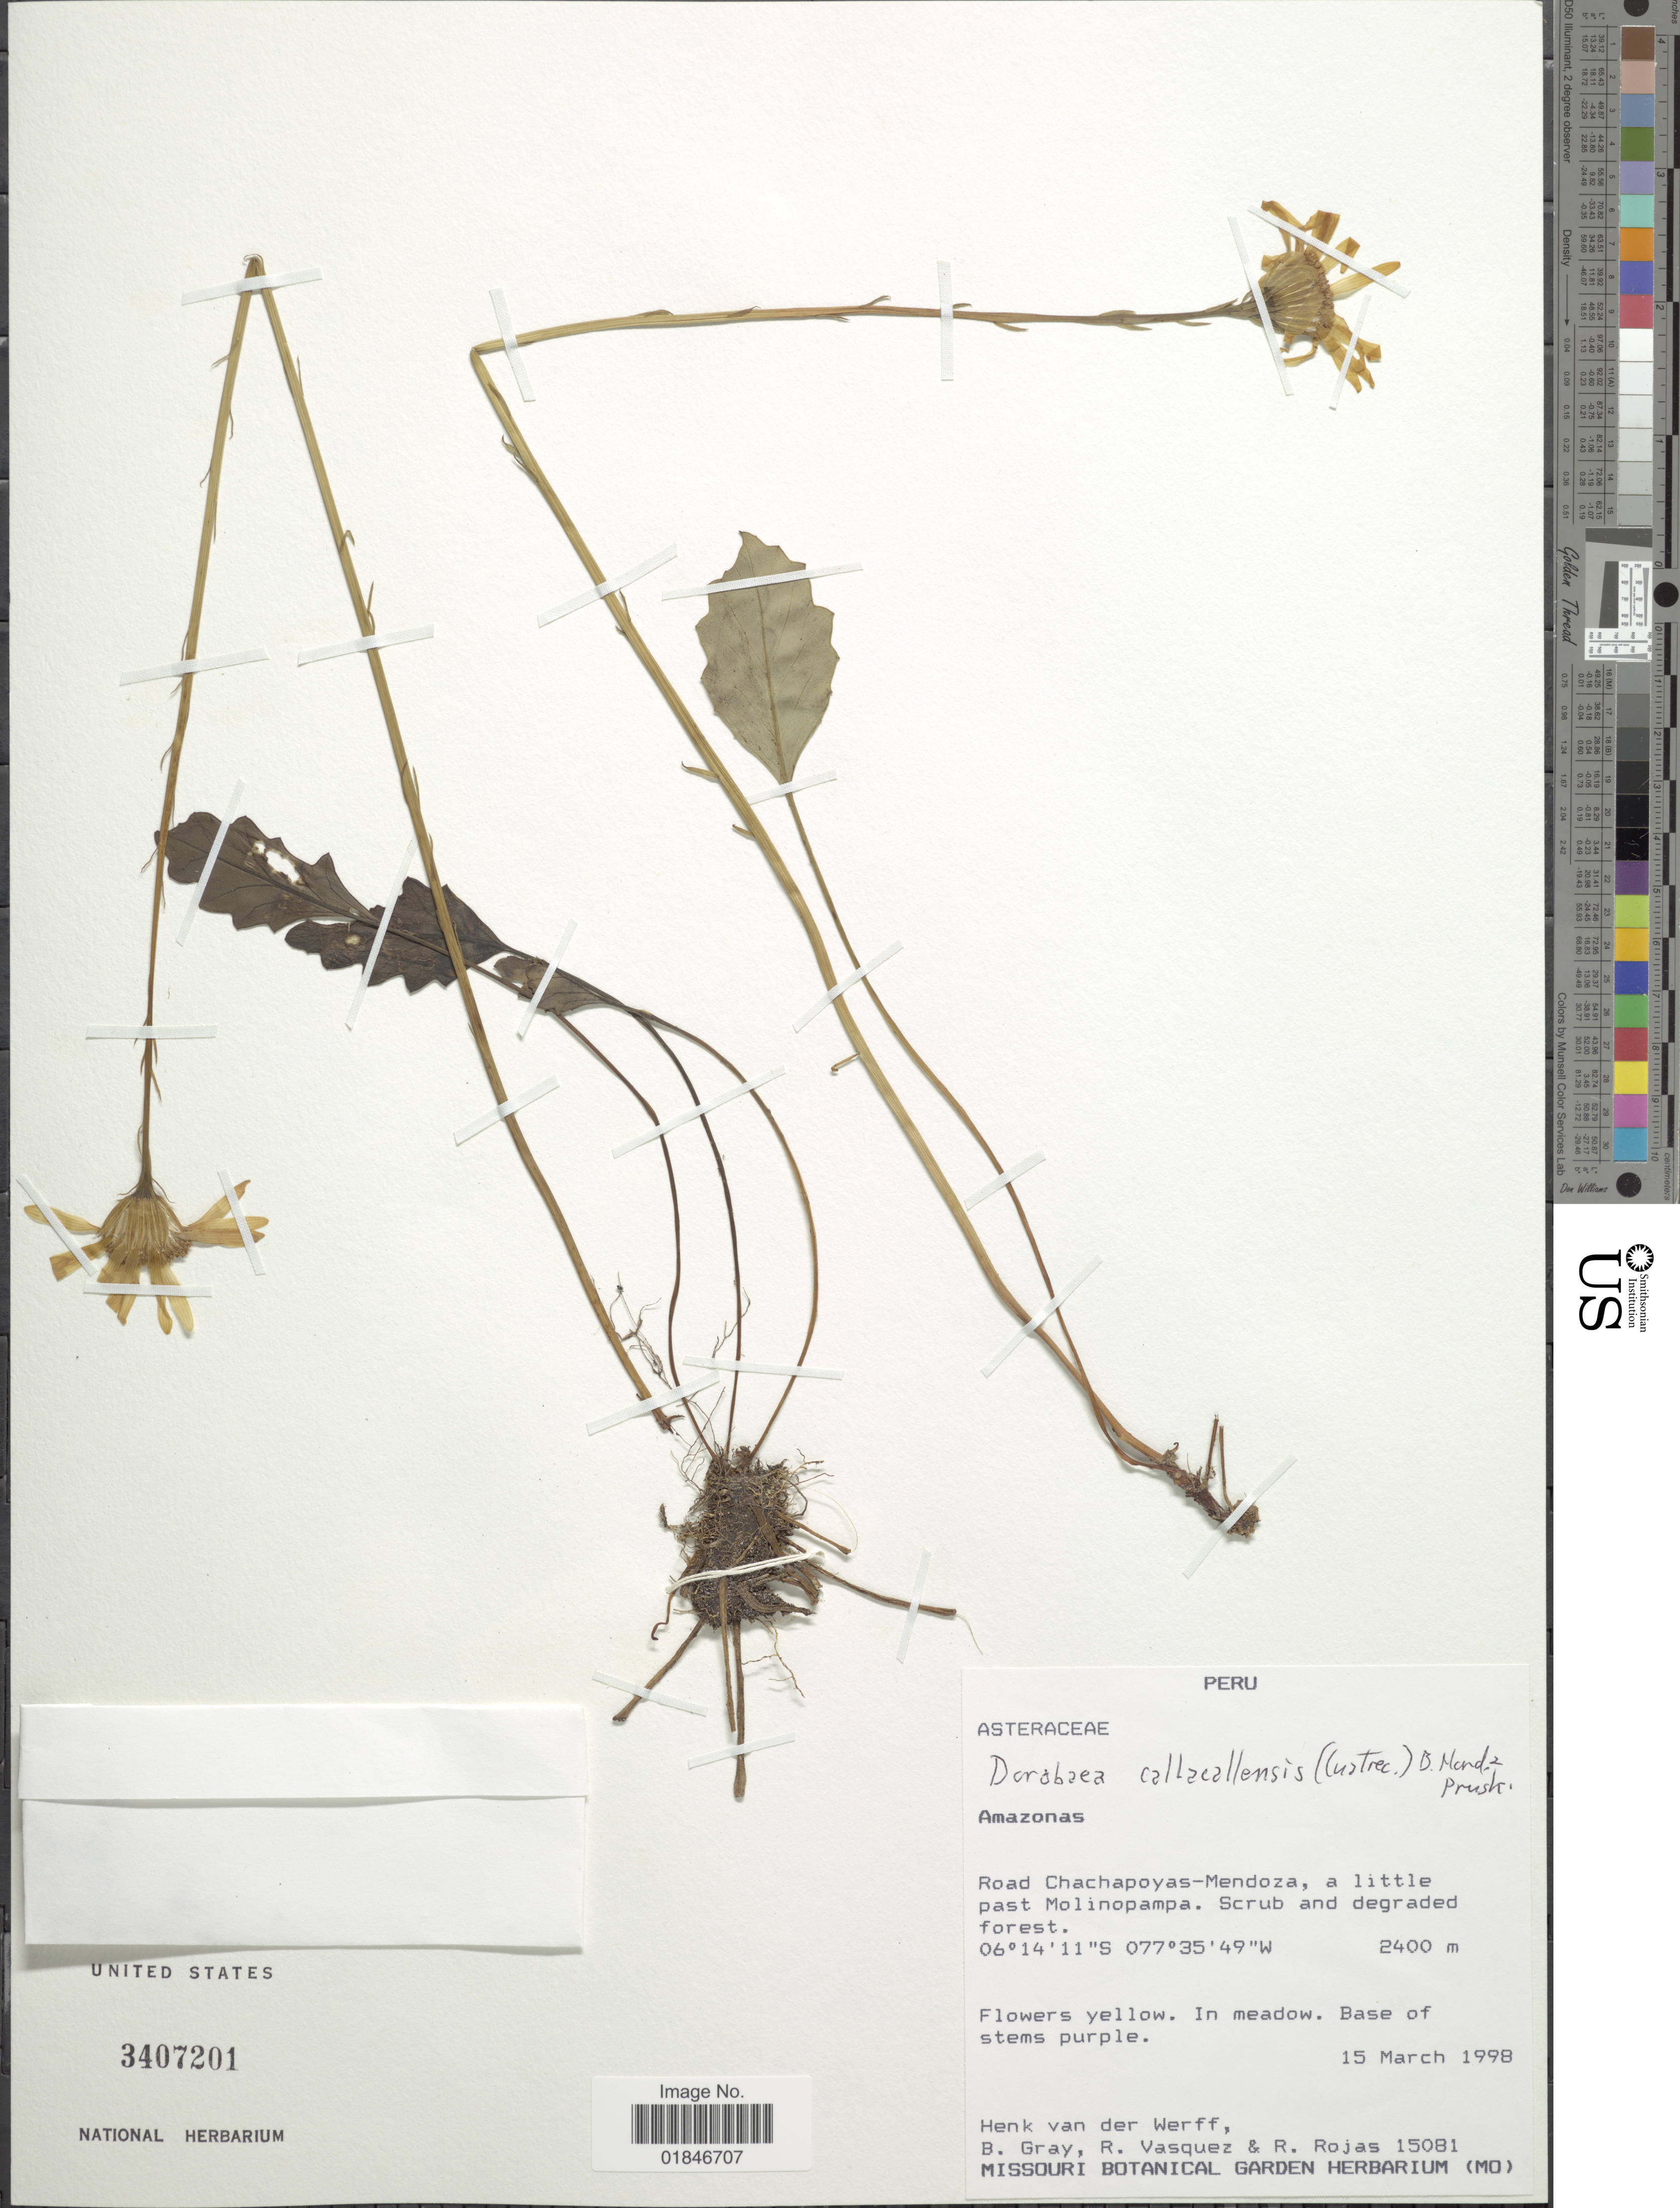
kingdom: Plantae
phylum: Tracheophyta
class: Magnoliopsida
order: Asterales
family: Asteraceae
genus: Dorobaea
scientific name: Dorobaea callacallensis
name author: (Cuatrec.) B. Nord. & Pruski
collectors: H. van der Werff, B. Gray, R. Vasquez & R. Rojas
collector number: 15081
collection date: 1998-03-15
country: Peru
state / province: Amazonas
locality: Amazonas, Road Chachapoyas-Mendoza, a little past Molinopampa.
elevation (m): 2400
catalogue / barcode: US 3407201